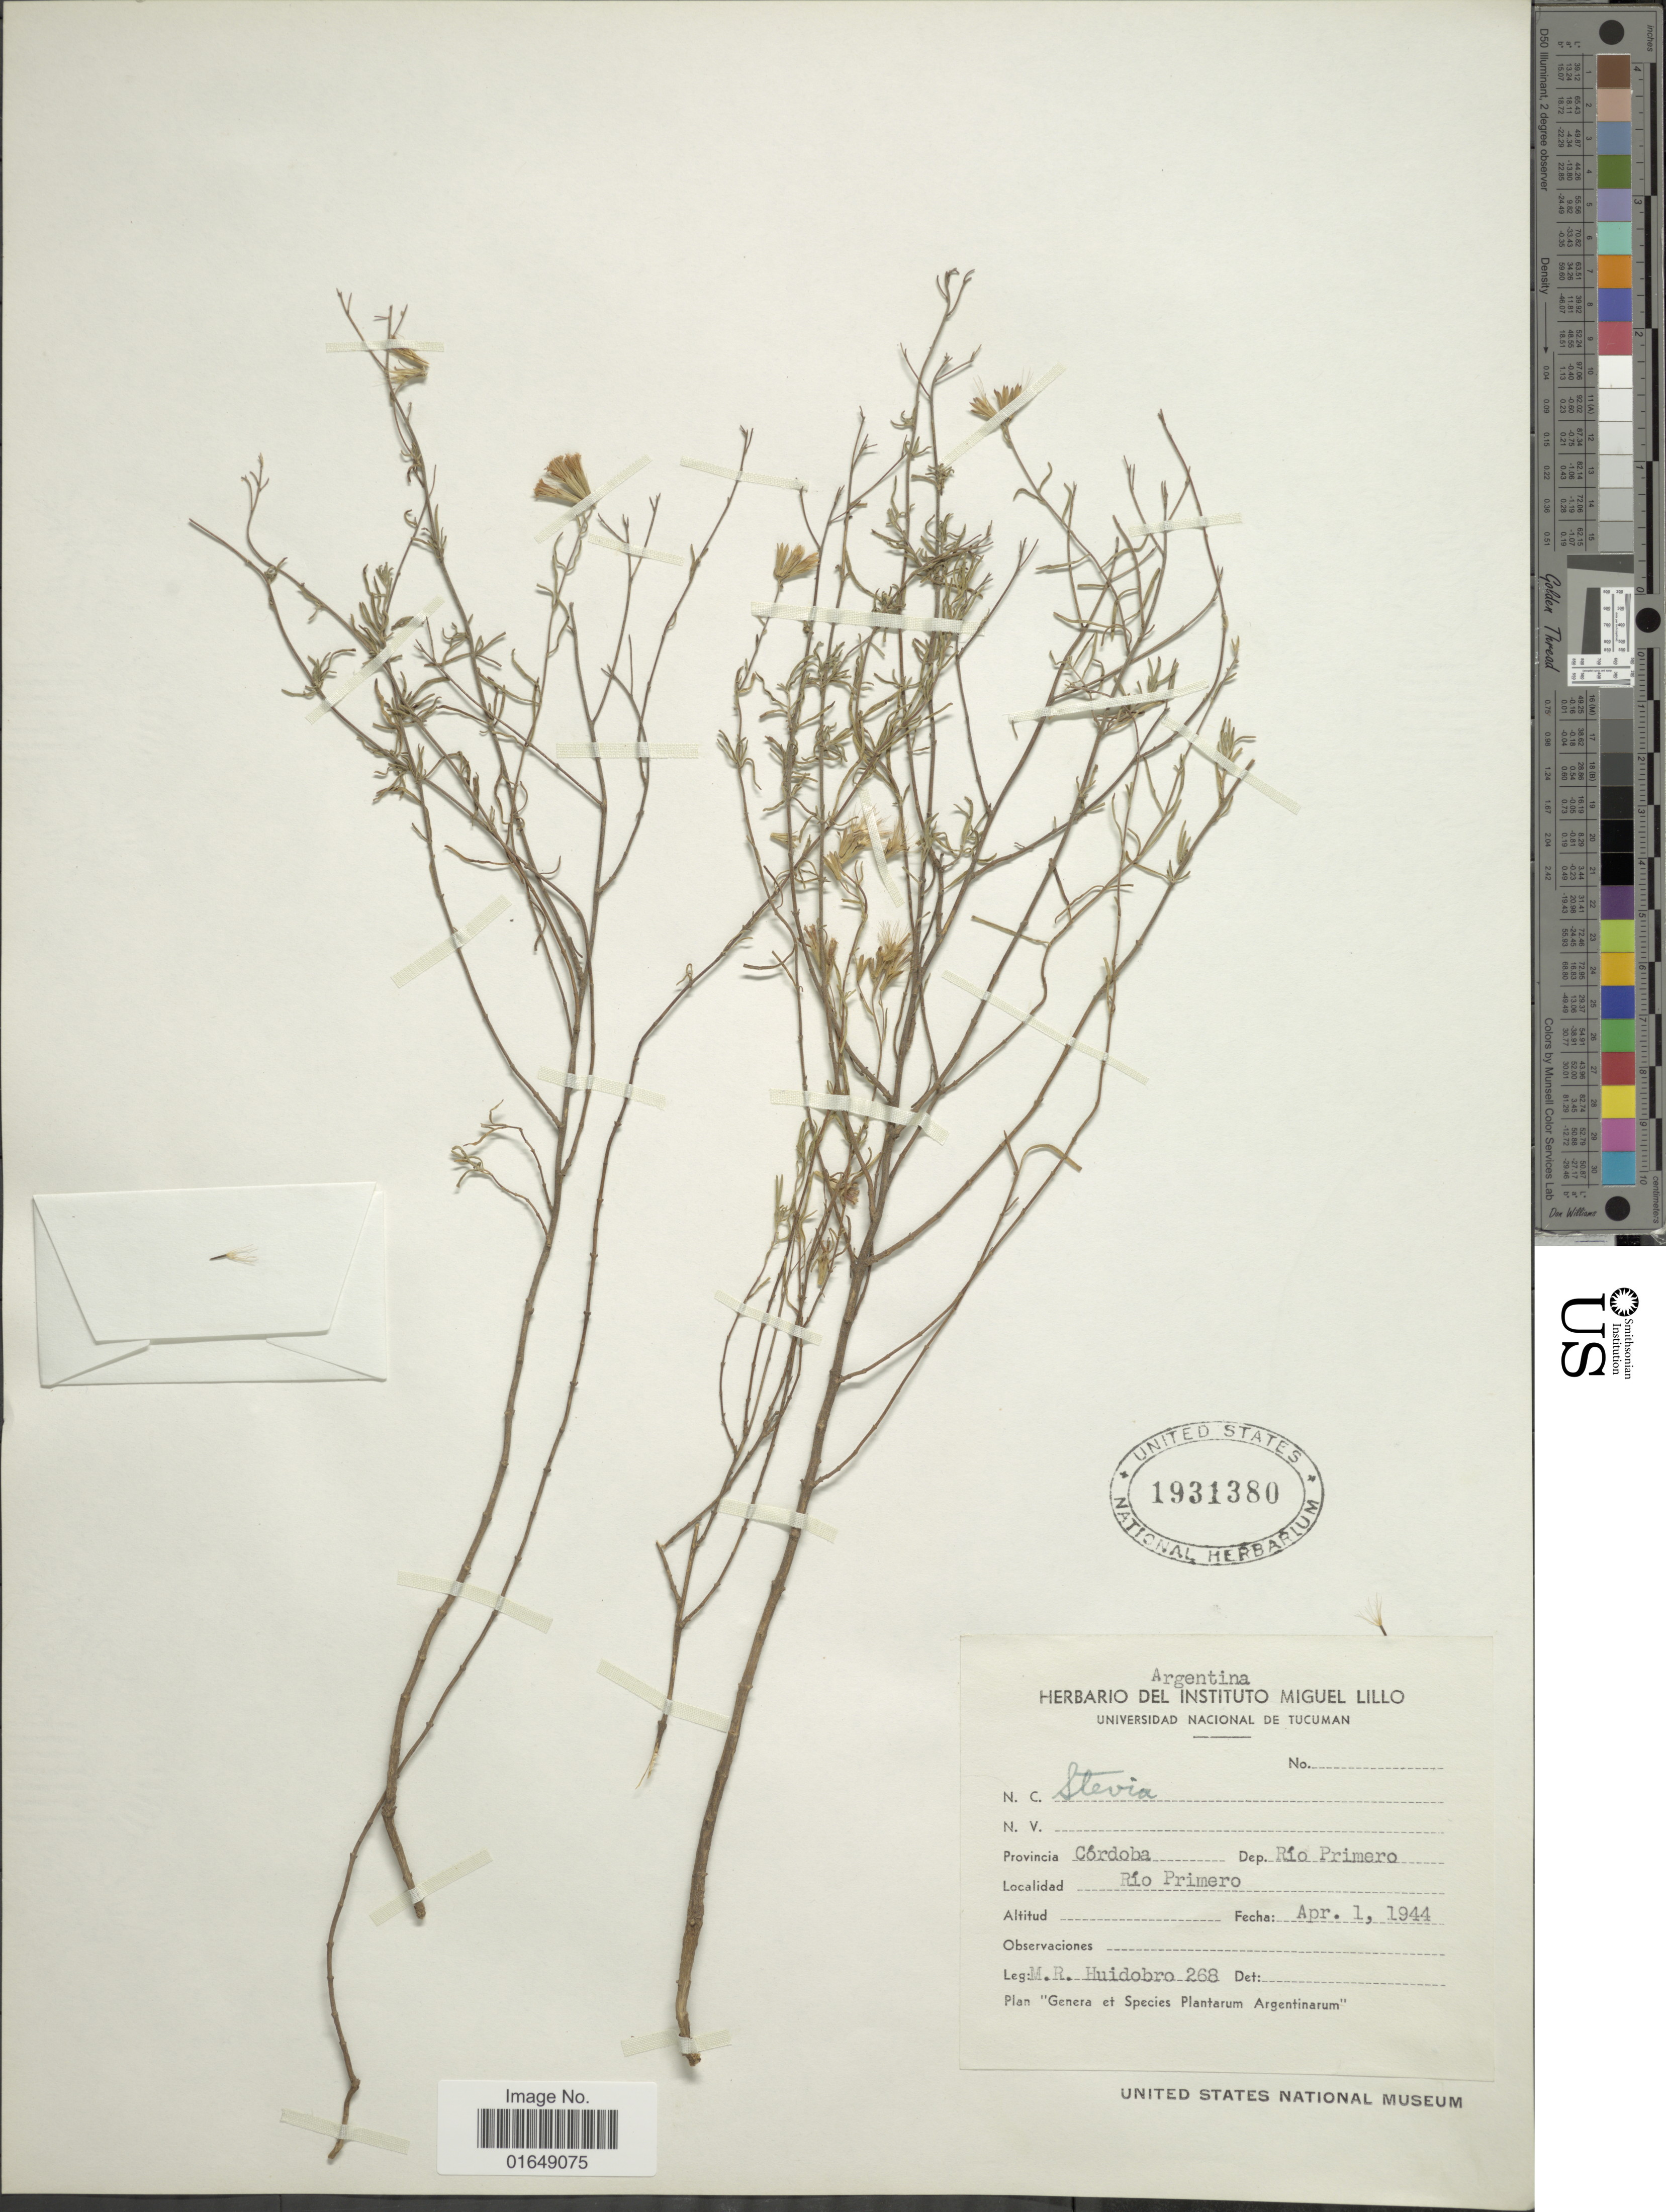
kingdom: Plantae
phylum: Tracheophyta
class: Magnoliopsida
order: Asterales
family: Asteraceae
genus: Stevia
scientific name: Stevia sp.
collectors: M. Ruiz Huidobro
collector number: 268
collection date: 1944-04-01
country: Argentina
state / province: Cordoba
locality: Dep. Rio Primero, Rio Primero.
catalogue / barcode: US 1931380